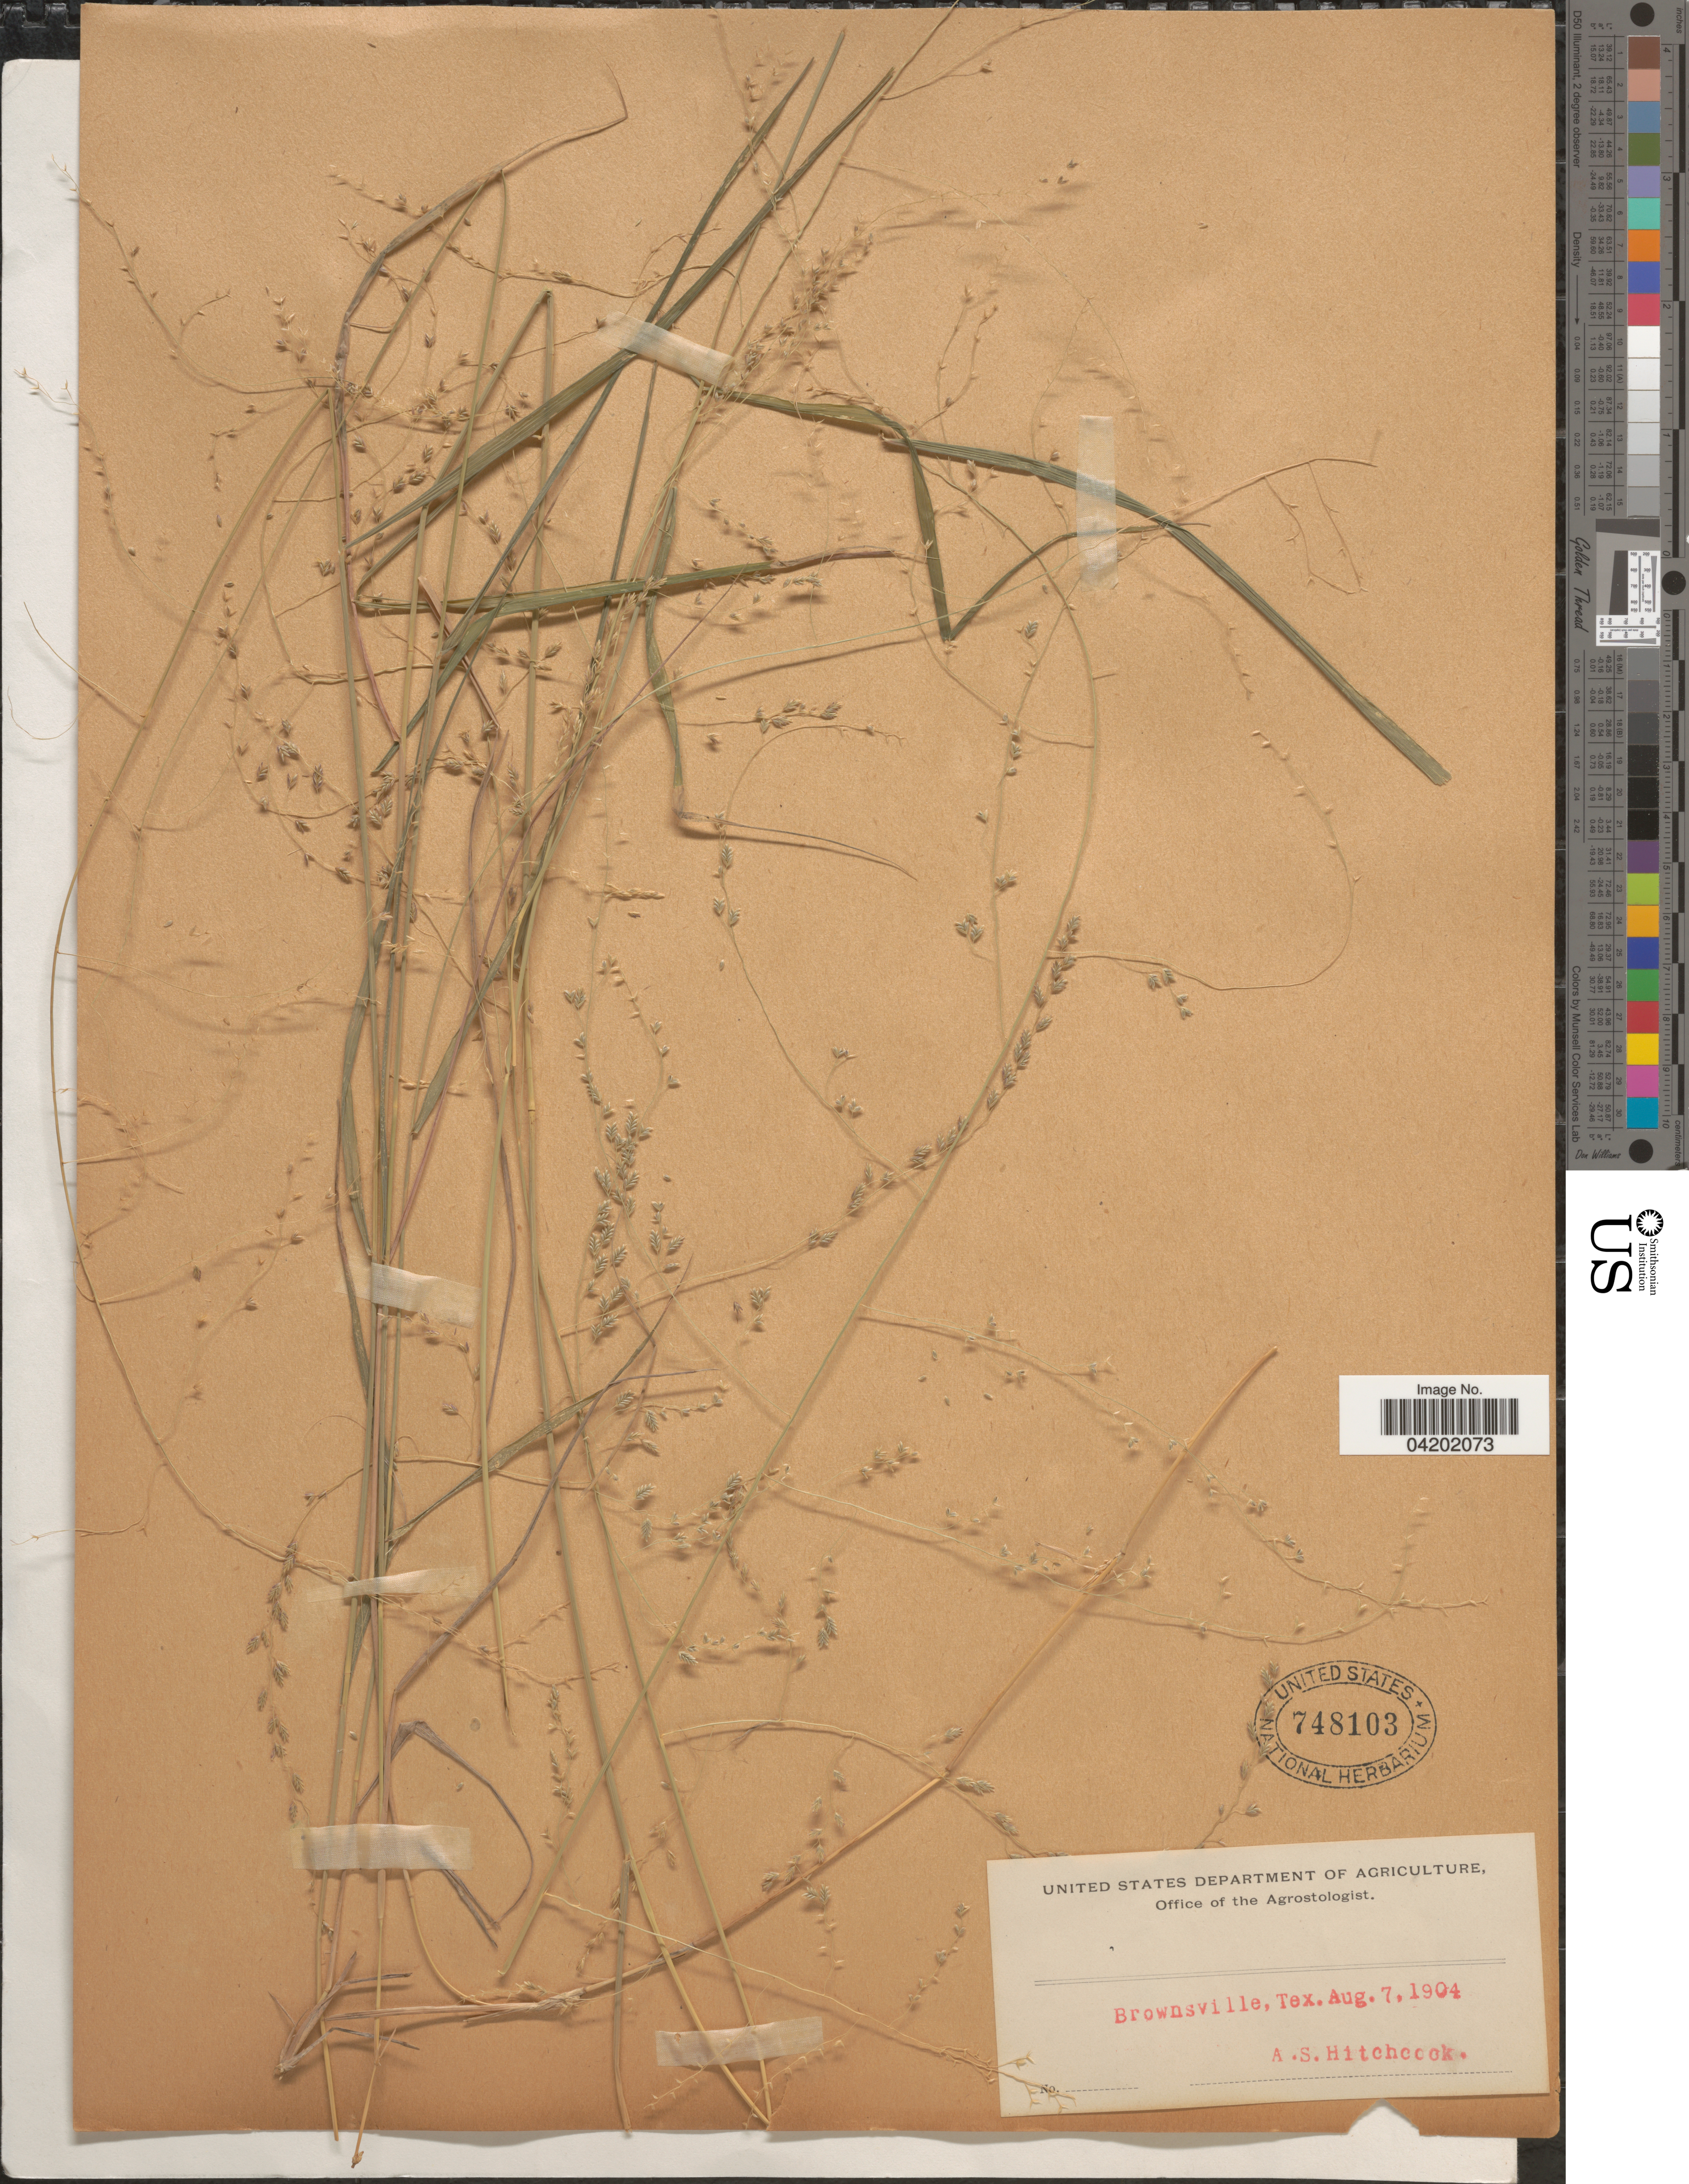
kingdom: Plantae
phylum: Tracheophyta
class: Liliopsida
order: Poales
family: Poaceae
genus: Triplasiella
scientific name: Triplasiella eragrostoides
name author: (Vasey & Scribn.) P.M. Peterson & Romasch.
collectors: A. S. Hitchcock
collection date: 1904-08-07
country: United States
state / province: Texas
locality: Brownsville.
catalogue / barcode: US 748103